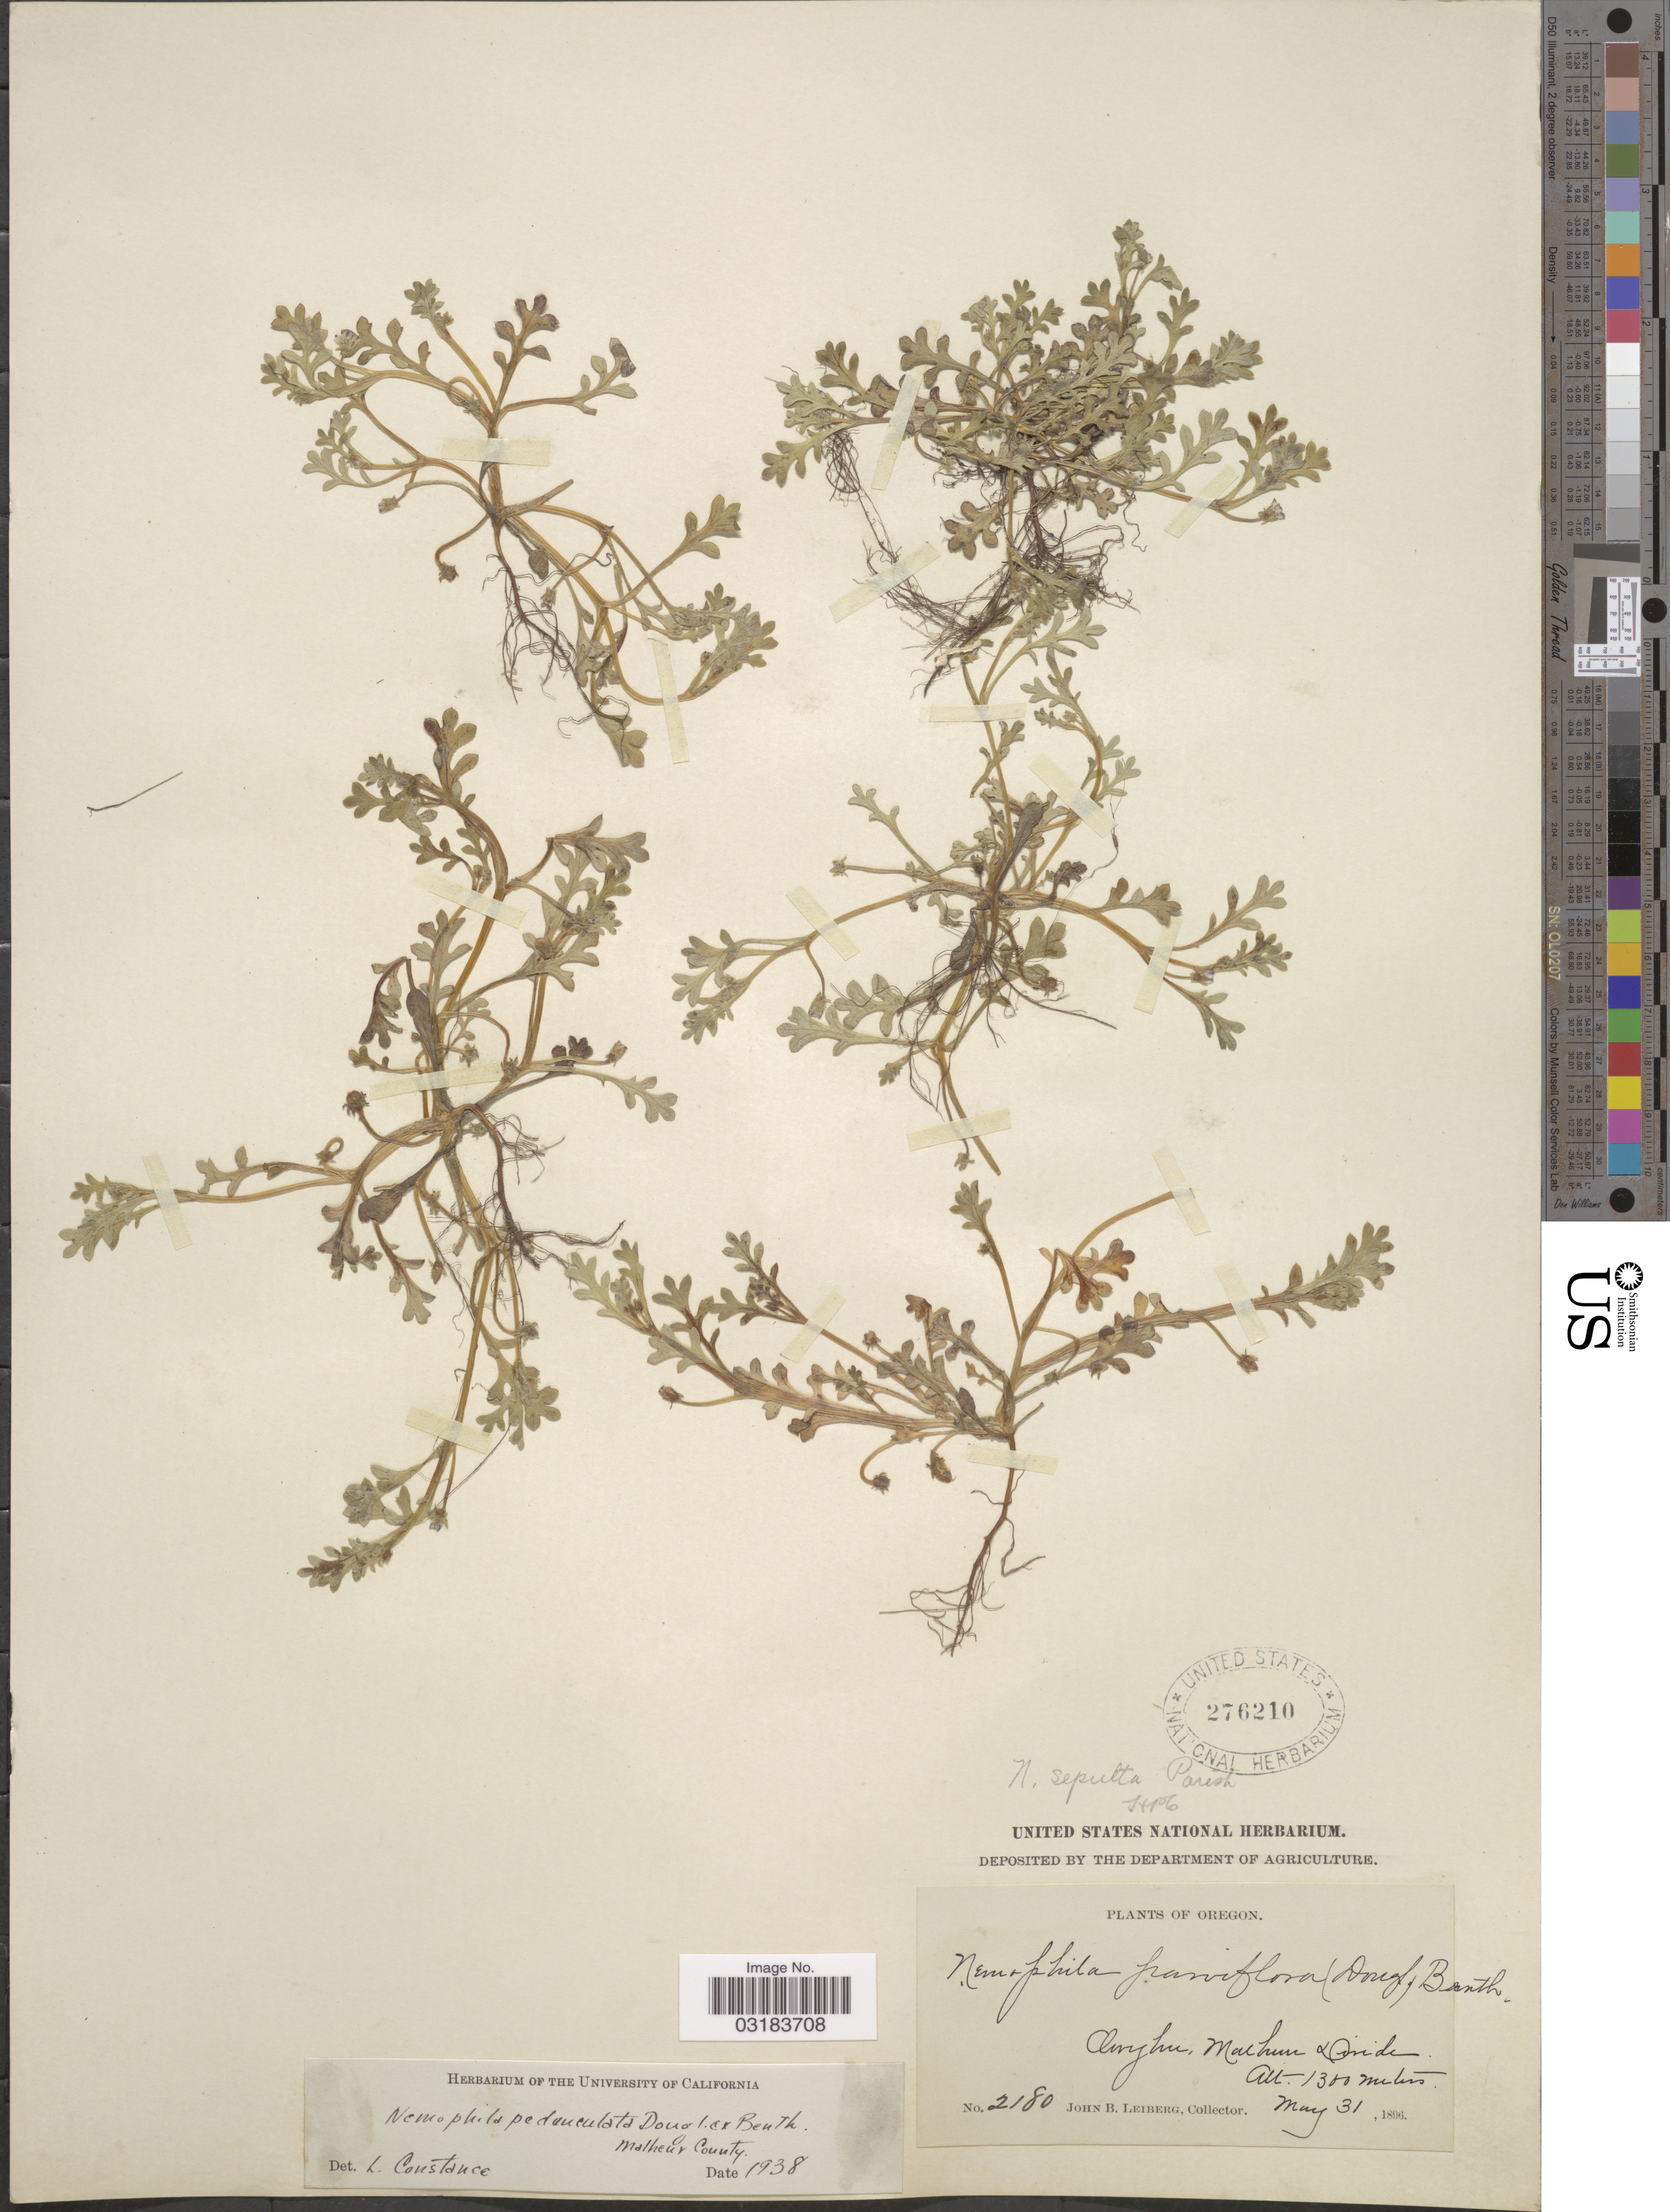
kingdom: Plantae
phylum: Tracheophyta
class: Magnoliopsida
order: Boraginales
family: Hydrophyllaceae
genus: Nemophila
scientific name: Nemophila pedunculata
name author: Douglas ex Benth.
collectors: J. Leiberg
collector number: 2180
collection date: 1896-05-31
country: United States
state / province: Oregon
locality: Owyhee, Malheur Divide.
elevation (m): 1300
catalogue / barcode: US 276210